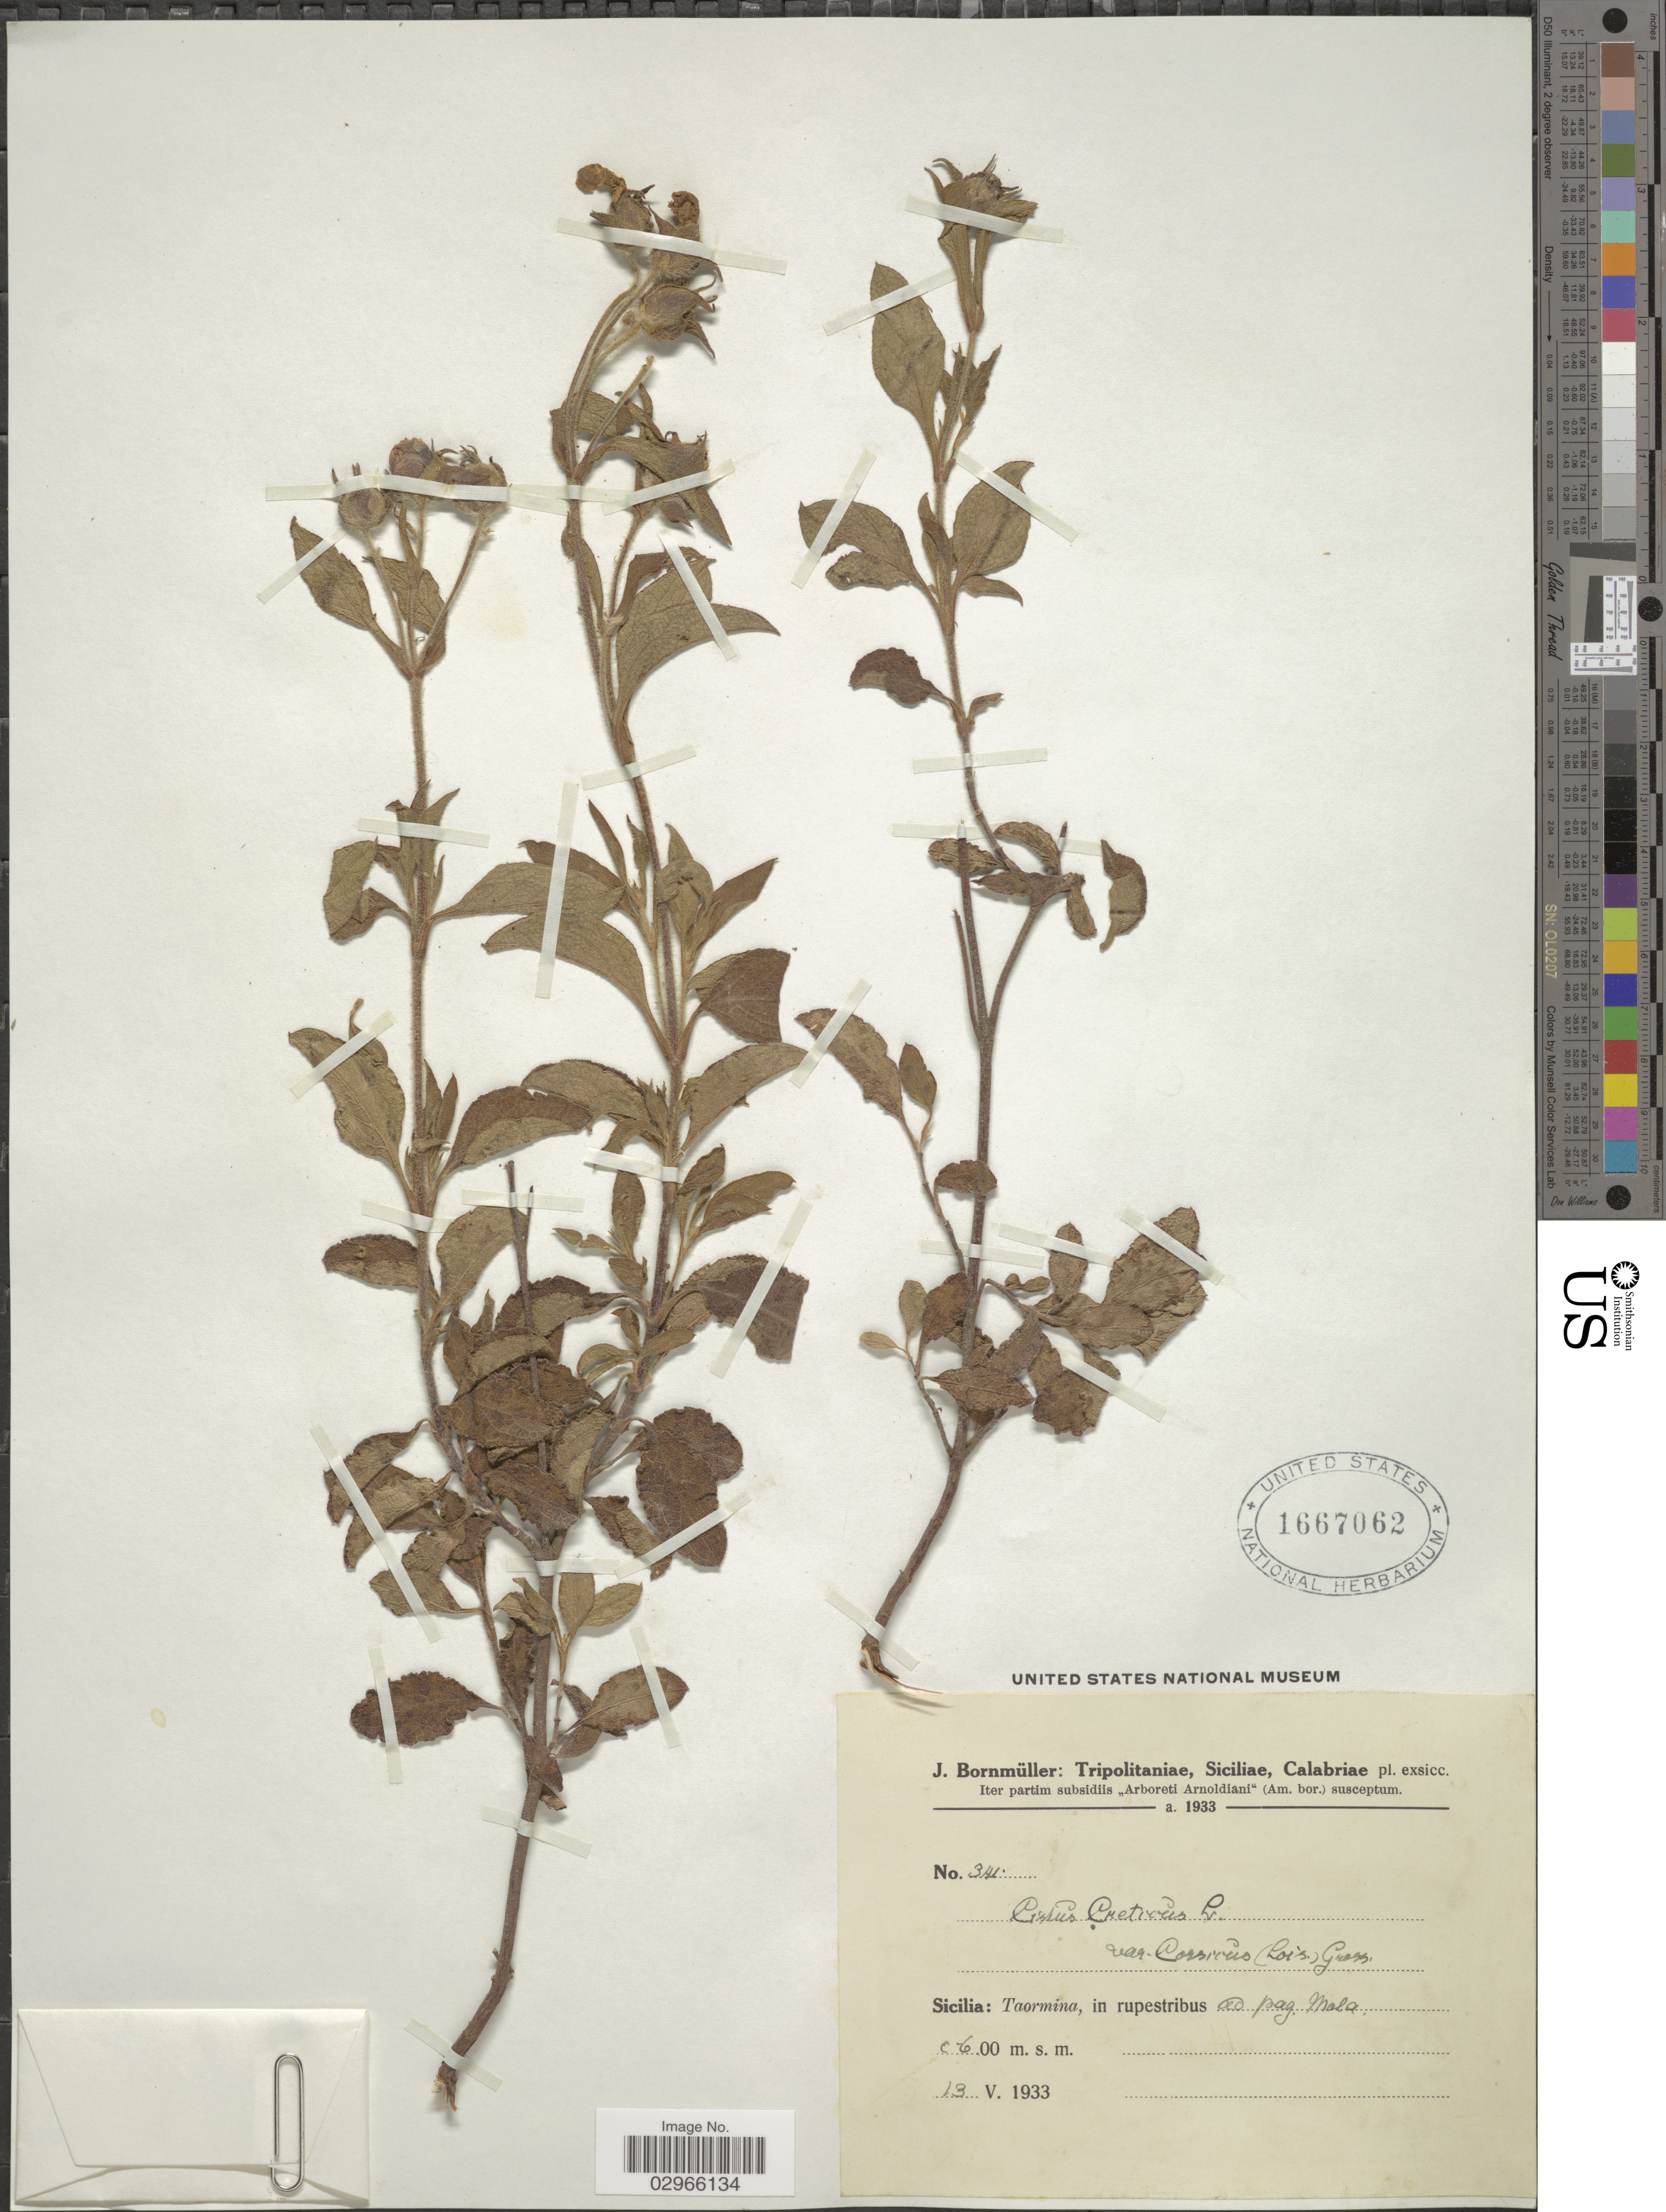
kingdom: Plantae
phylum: Tracheophyta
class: Magnoliopsida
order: Malvales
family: Cistaceae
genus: Cistus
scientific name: Cistus creticus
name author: L.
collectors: J. Bornmüller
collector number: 341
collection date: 1933-05-13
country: Italy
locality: Sicilia: Taormina, in rupestribus ad pag Mala.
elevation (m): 600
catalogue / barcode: US 1667062